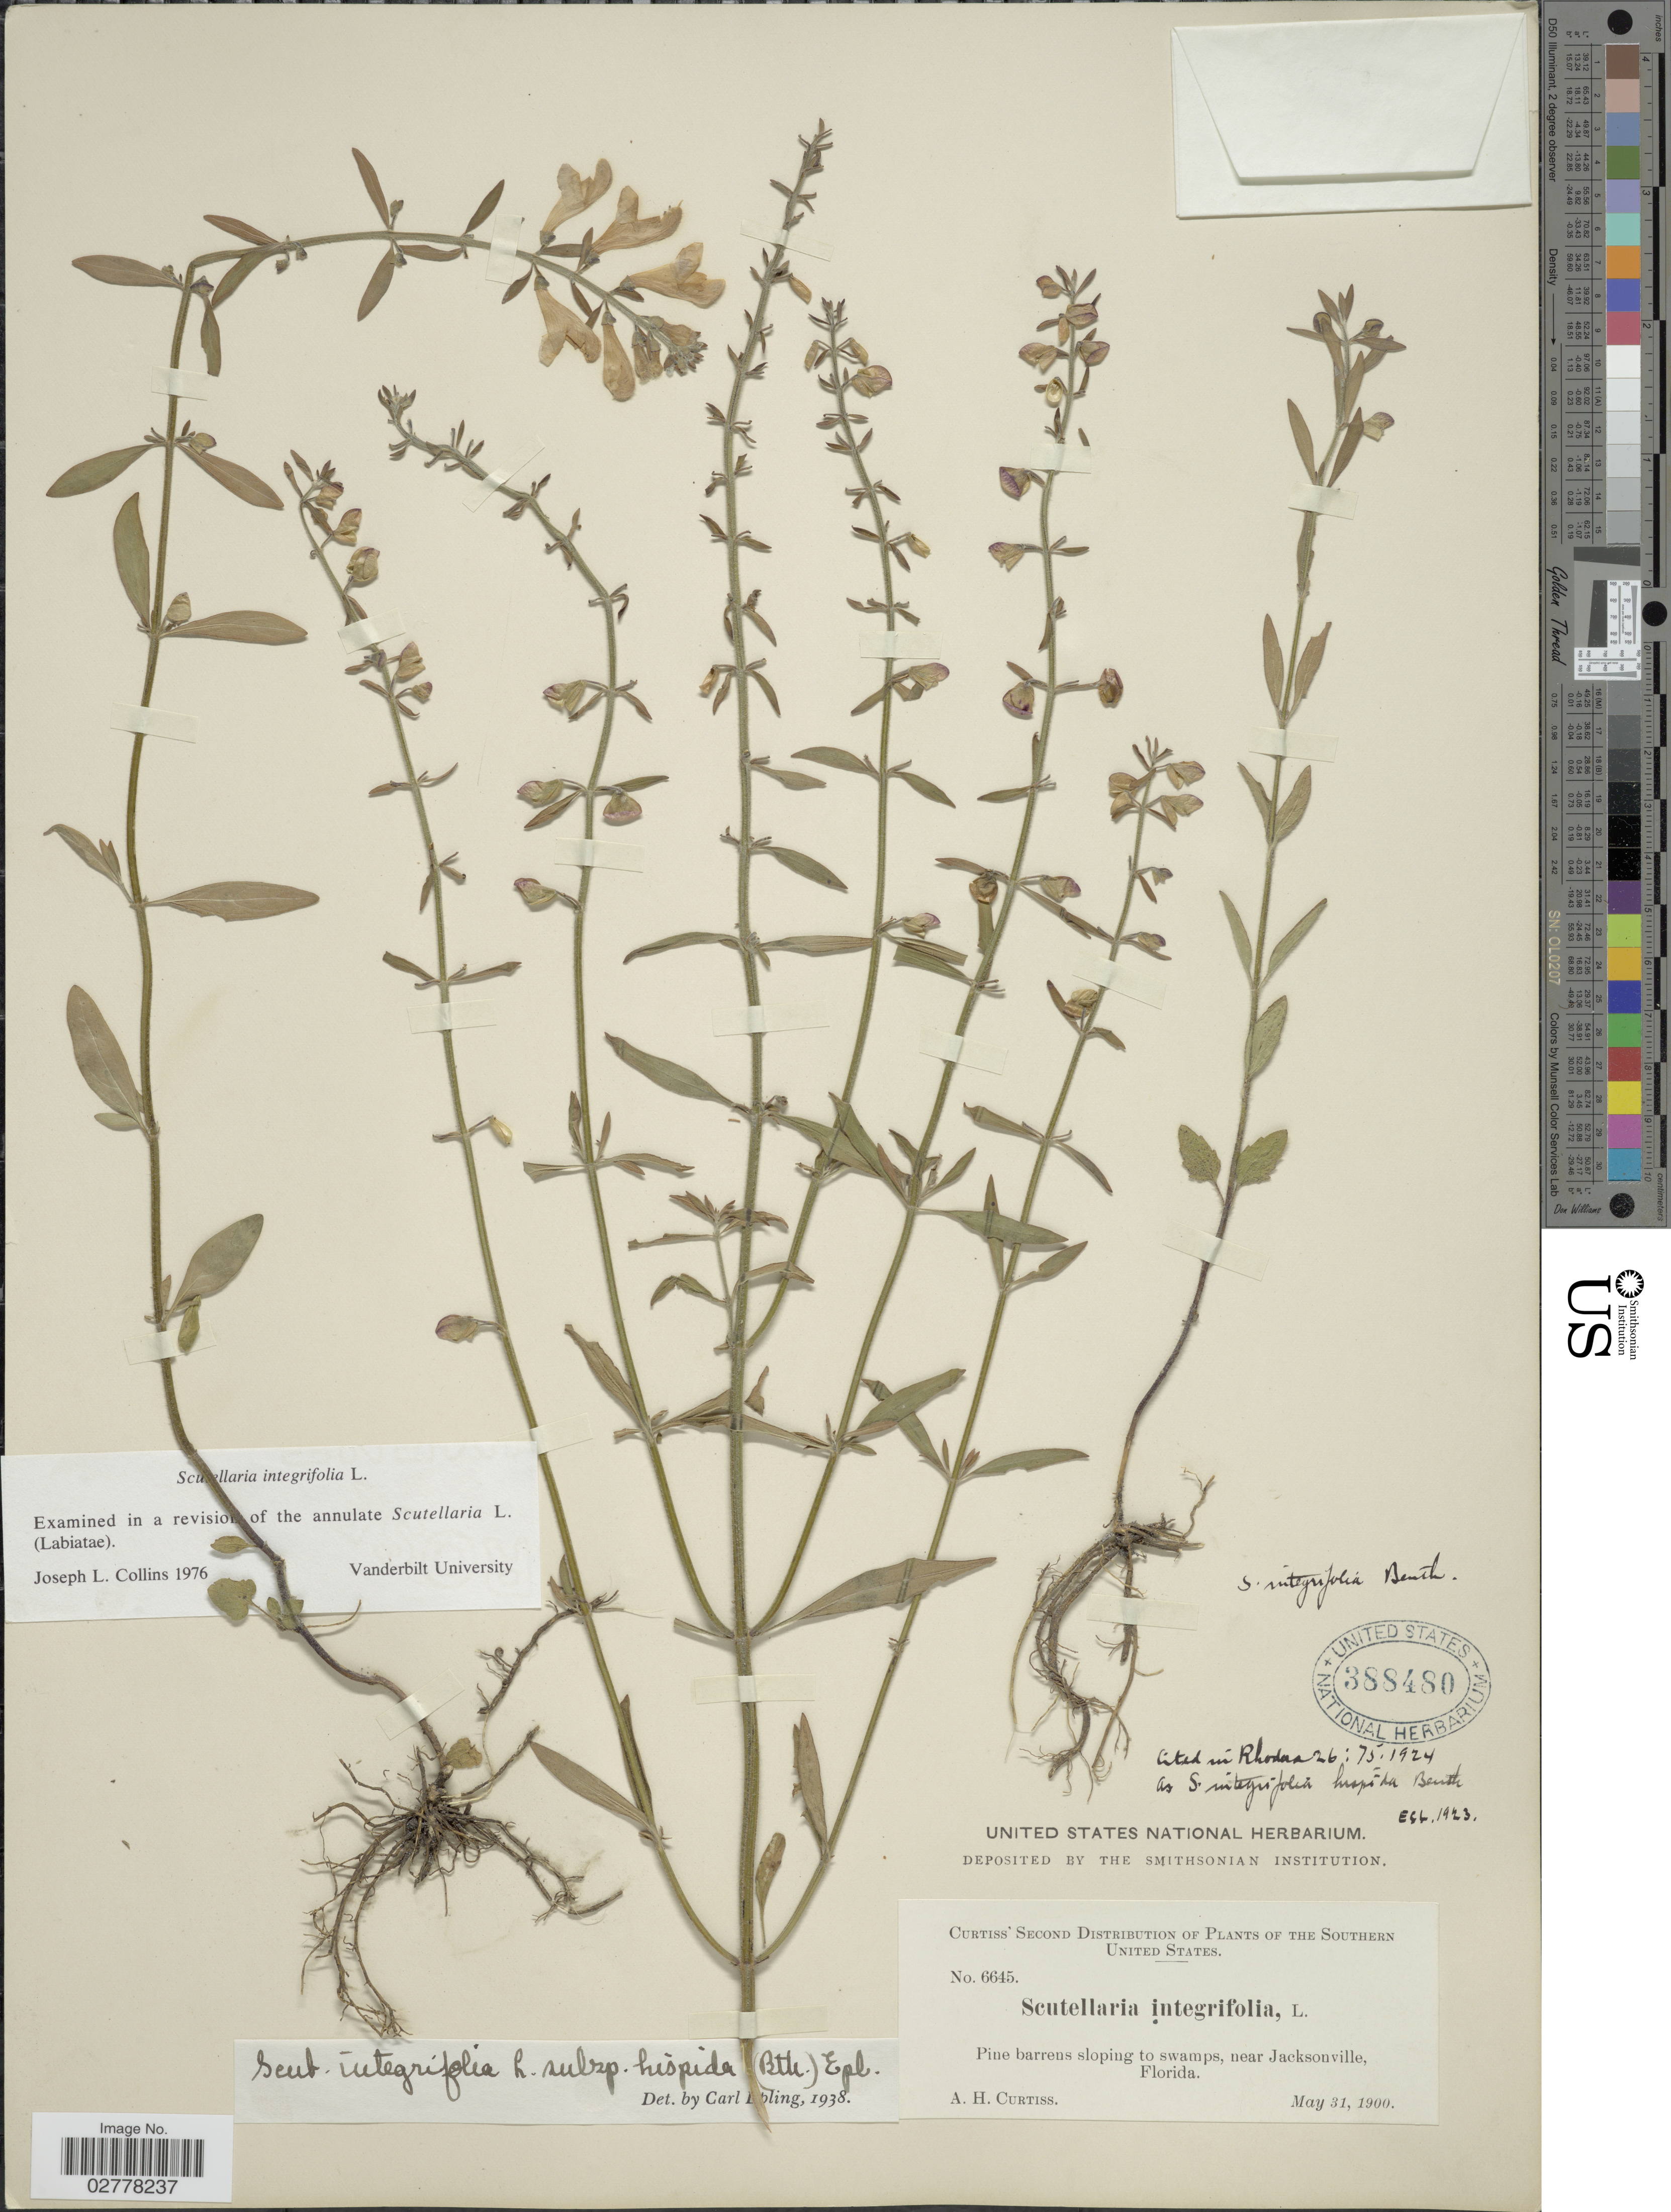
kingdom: Plantae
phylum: Tracheophyta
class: Magnoliopsida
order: Lamiales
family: Lamiaceae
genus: Scutellaria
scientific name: Scutellaria integrifolia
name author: L.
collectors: A. H. Curtiss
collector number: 6645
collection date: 1900-05-31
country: United States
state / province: Florida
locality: The Southern United States. Pine barrens sloping to swamps, near Jacksonville.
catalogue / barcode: US 388480